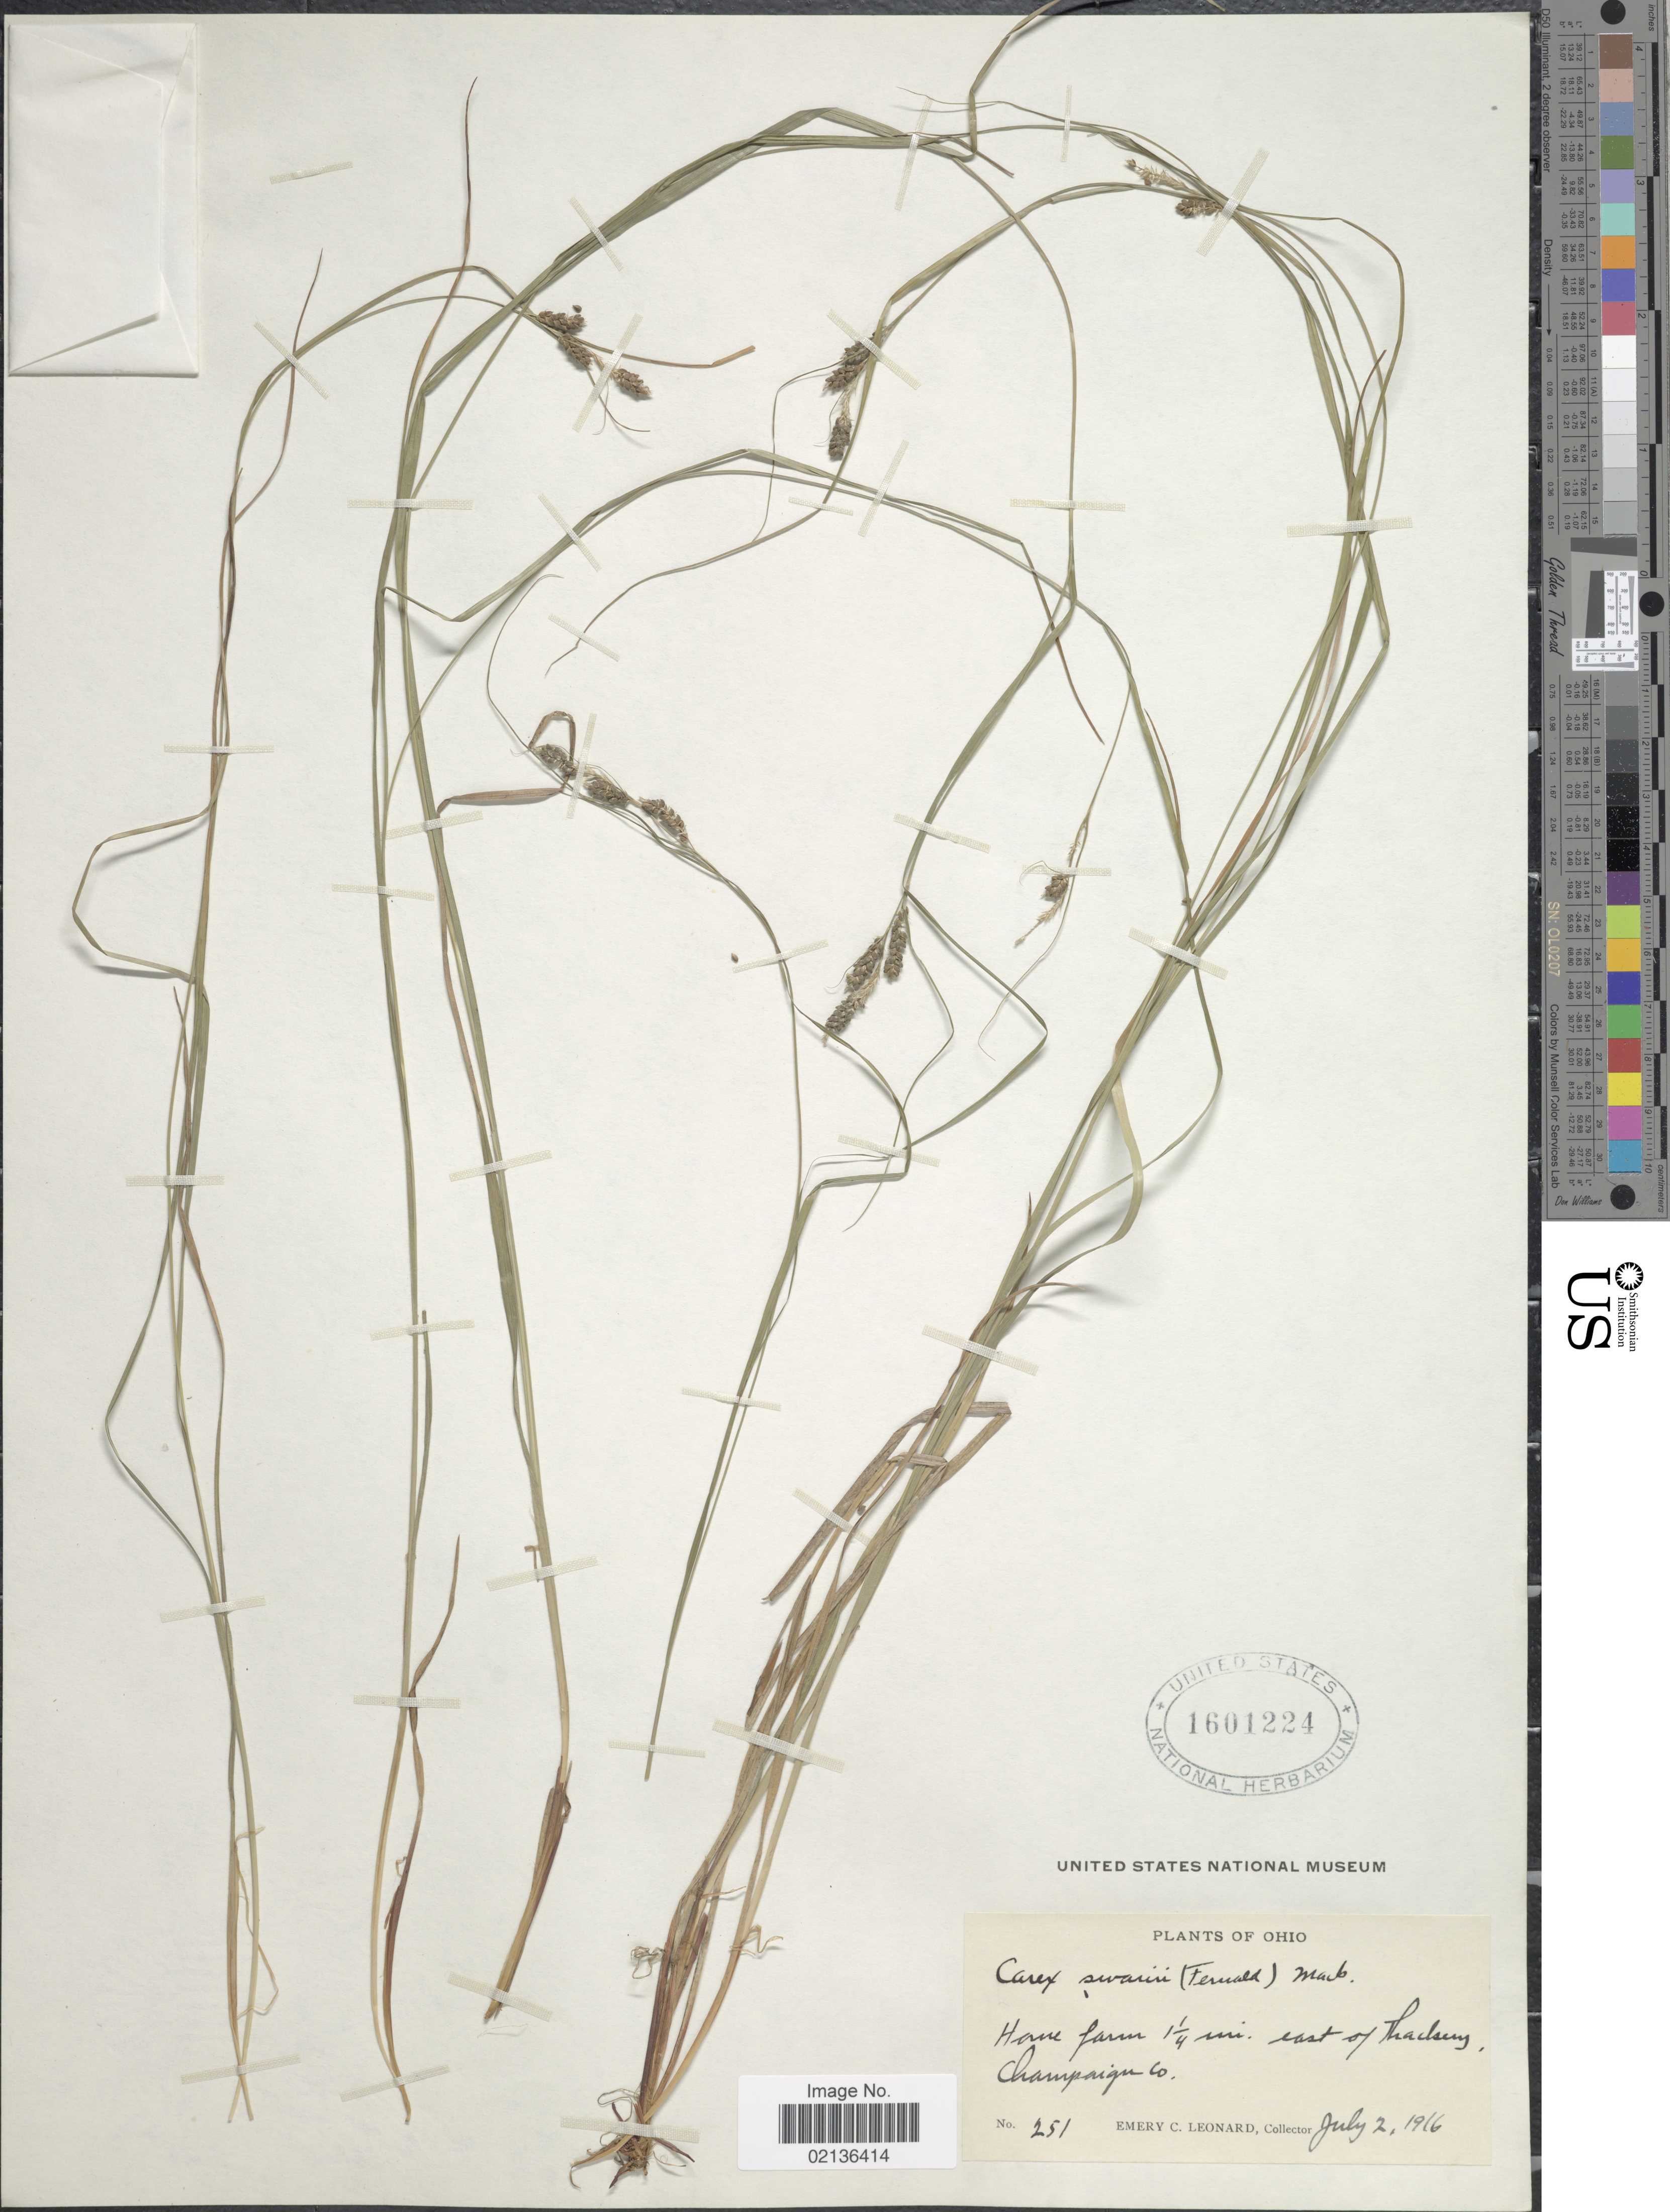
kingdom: Plantae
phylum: Tracheophyta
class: Liliopsida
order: Poales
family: Cyperaceae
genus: Carex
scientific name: Carex swanii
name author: (Fernald) Mack.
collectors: E. C. Leonard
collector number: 251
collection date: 1916-07-02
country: United States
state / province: Ohio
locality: Horne farm 1¼ mi. east of Thackery Champaign Co.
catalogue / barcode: US 1601224